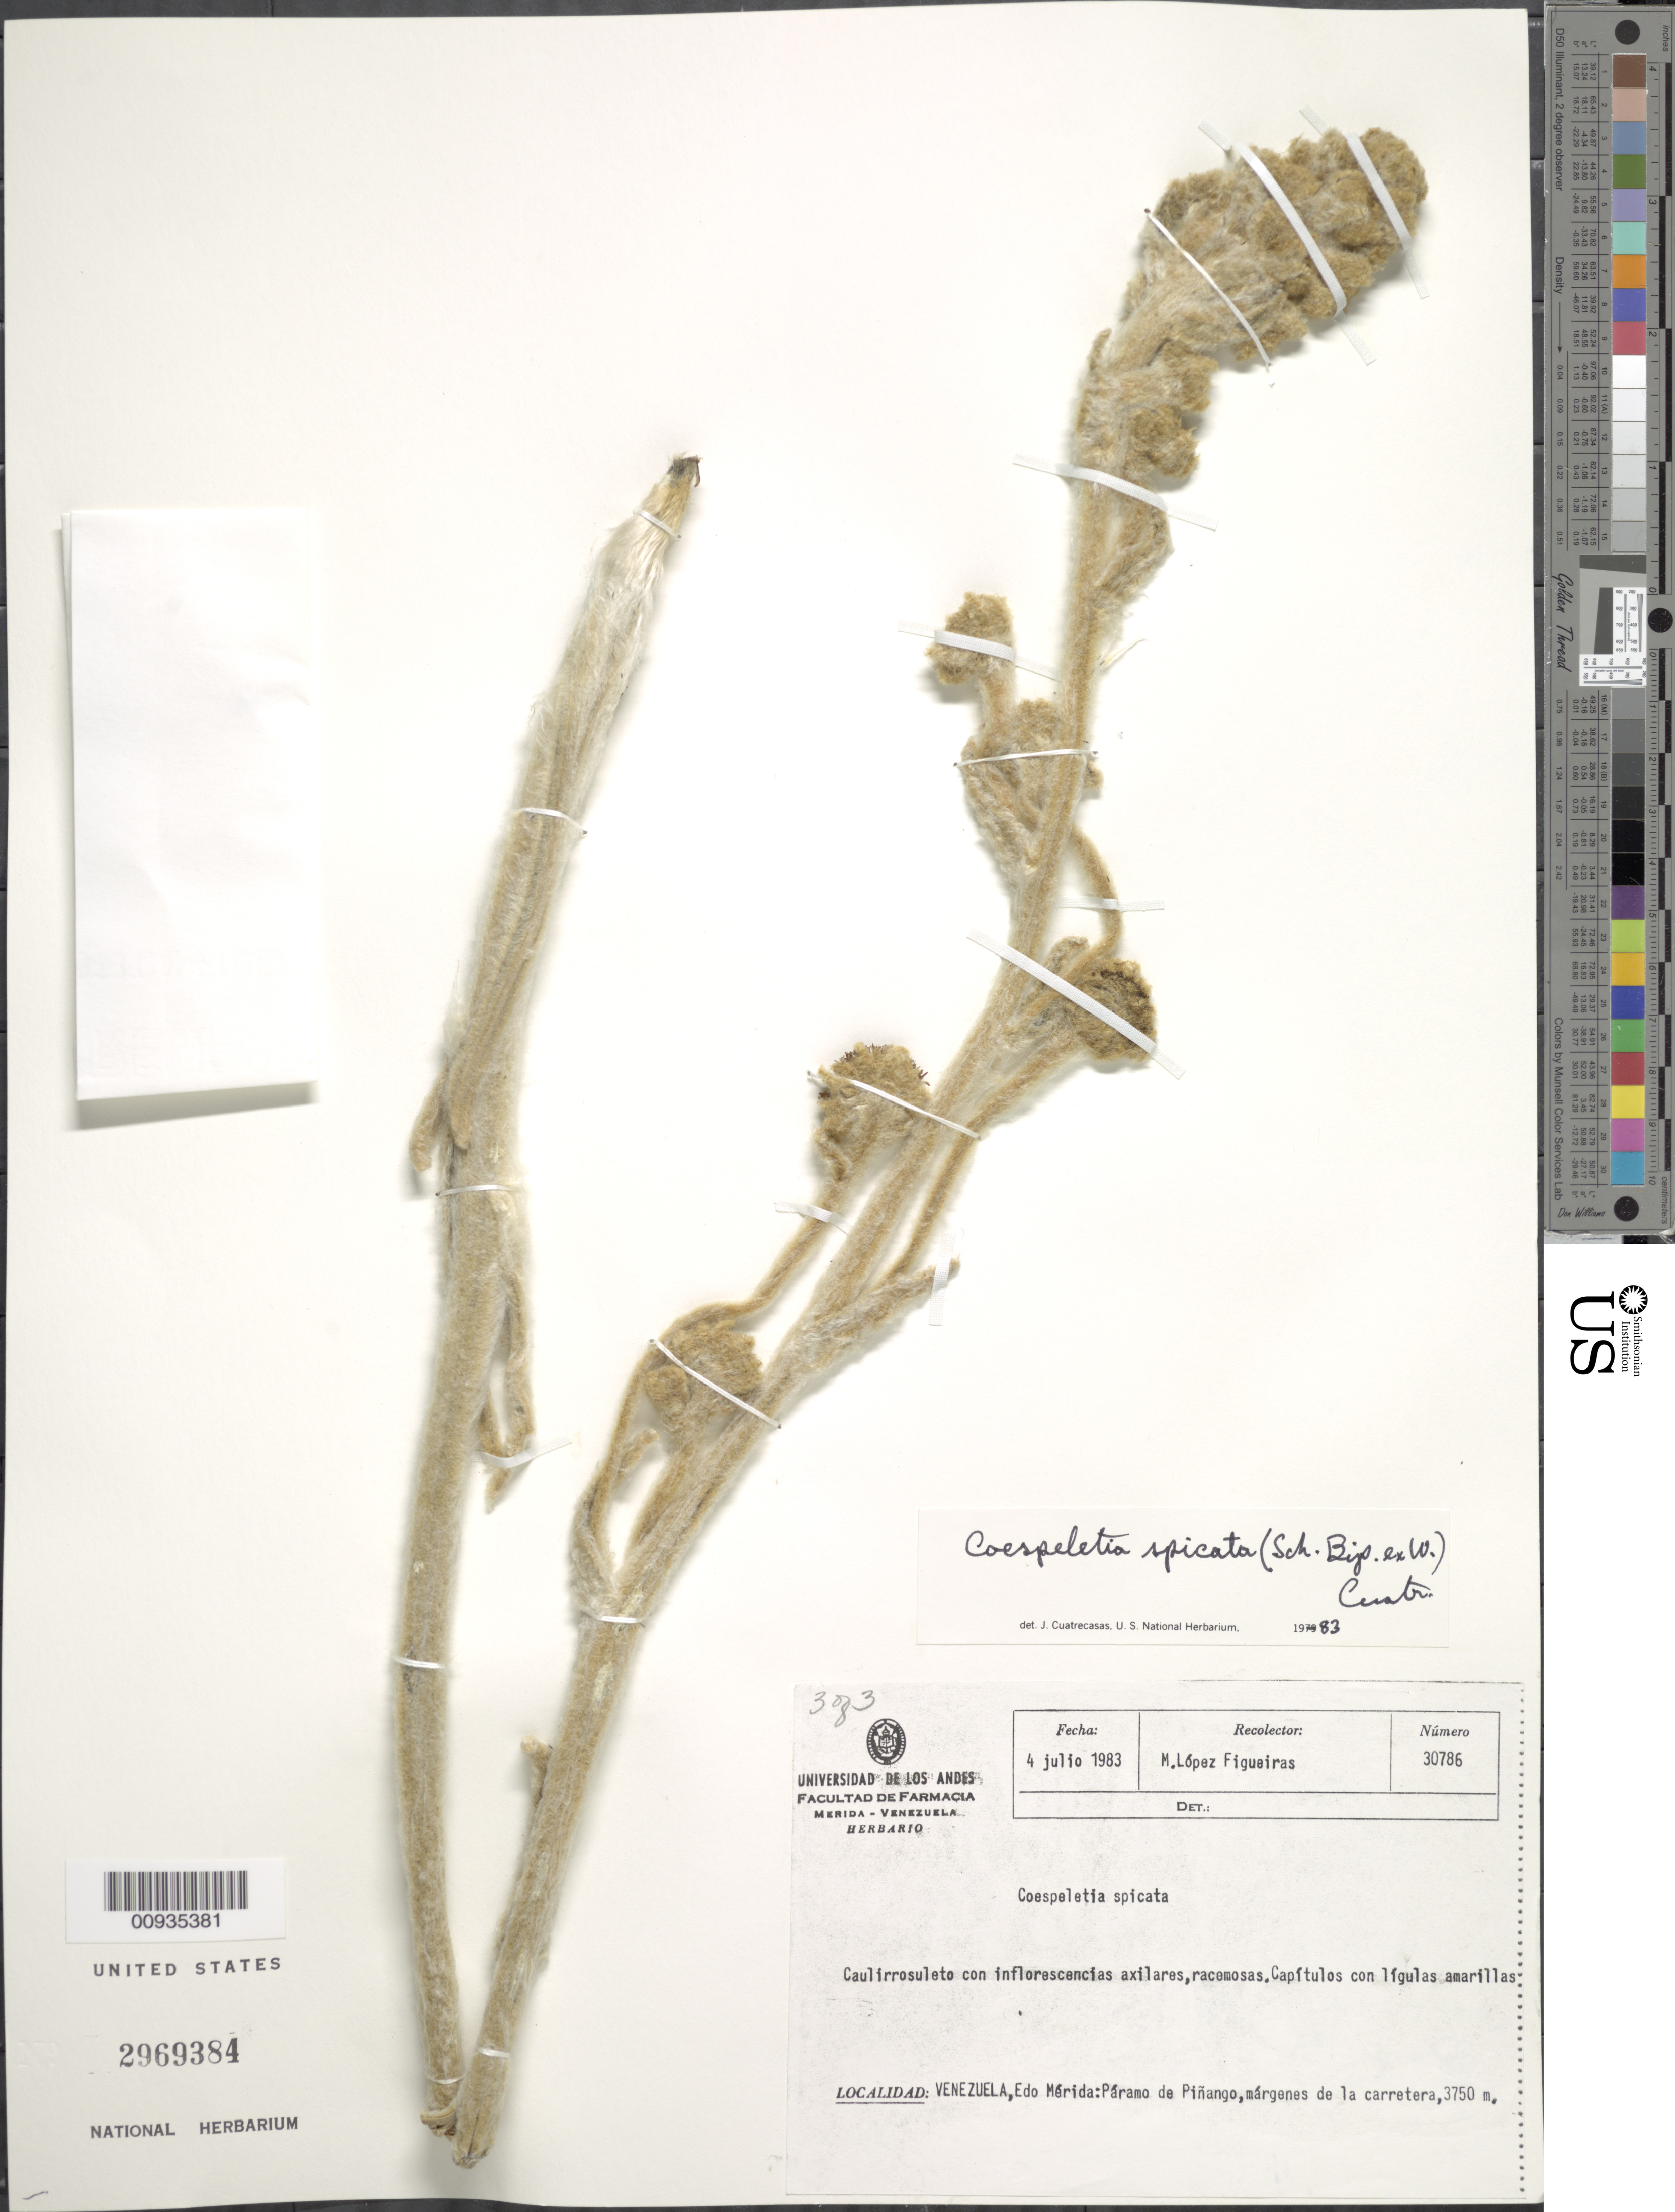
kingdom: Plantae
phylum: Tracheophyta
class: Magnoliopsida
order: Asterales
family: Asteraceae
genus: Coespeletia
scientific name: Coespeletia spicata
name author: (Sch. Bip. ex Wedd.) Cuatrec.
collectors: M. López Figueiras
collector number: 30786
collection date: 1983-07-04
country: Venezuela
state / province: Mérida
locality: Paramo de Pinango, margnes de la carretera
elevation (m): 3750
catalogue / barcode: US 2969384